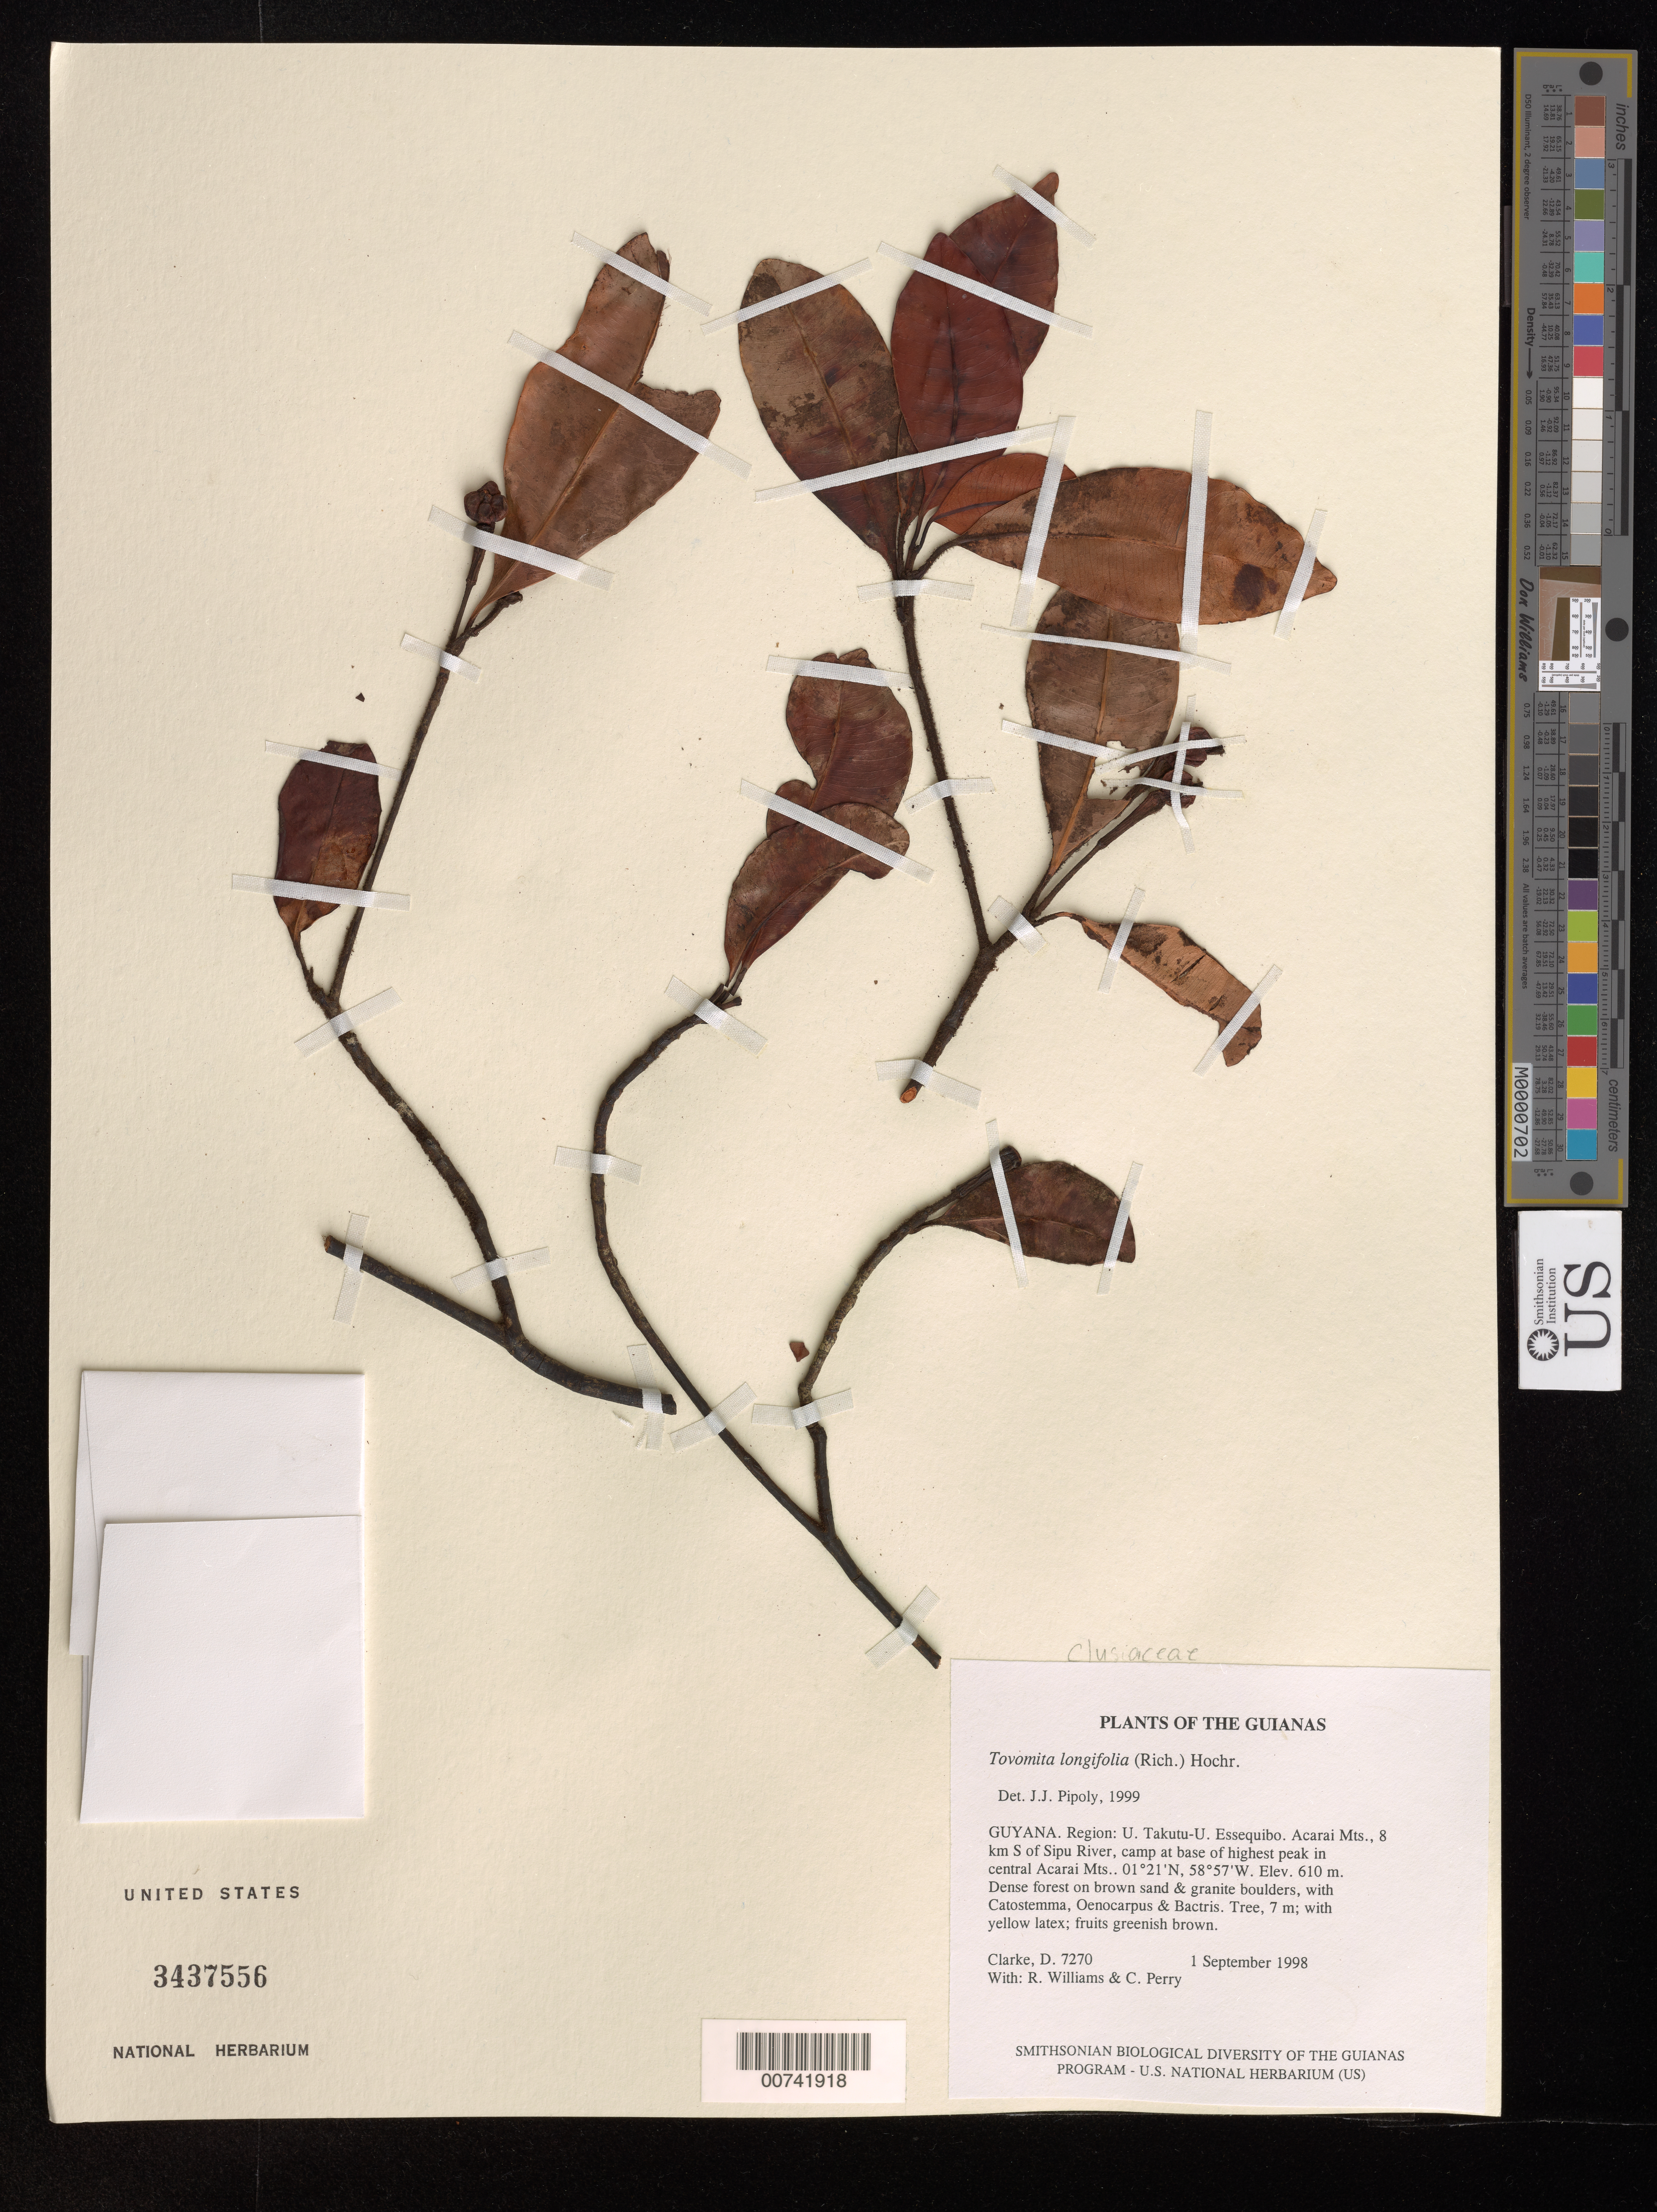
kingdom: Plantae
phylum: Tracheophyta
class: Magnoliopsida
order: Malpighiales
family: Clusiaceae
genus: Tovomita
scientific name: Tovomita longifolia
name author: (Rich.) Hochr.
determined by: Pipoly, J. J., III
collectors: H. D. Clarke, R. Williams & C. Perry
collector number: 7270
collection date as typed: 1 September 1998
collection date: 1998-09-01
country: Guyana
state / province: U. Takutu-U. Essequibo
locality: Acarai Mts., 10 km S of Sipu River, summit of highest peak in central Acarai Mts.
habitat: Dense forest on brown sand & granite boulders, with Catostemma, Oenocarpus & Bactris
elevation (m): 1100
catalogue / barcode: US 3437556